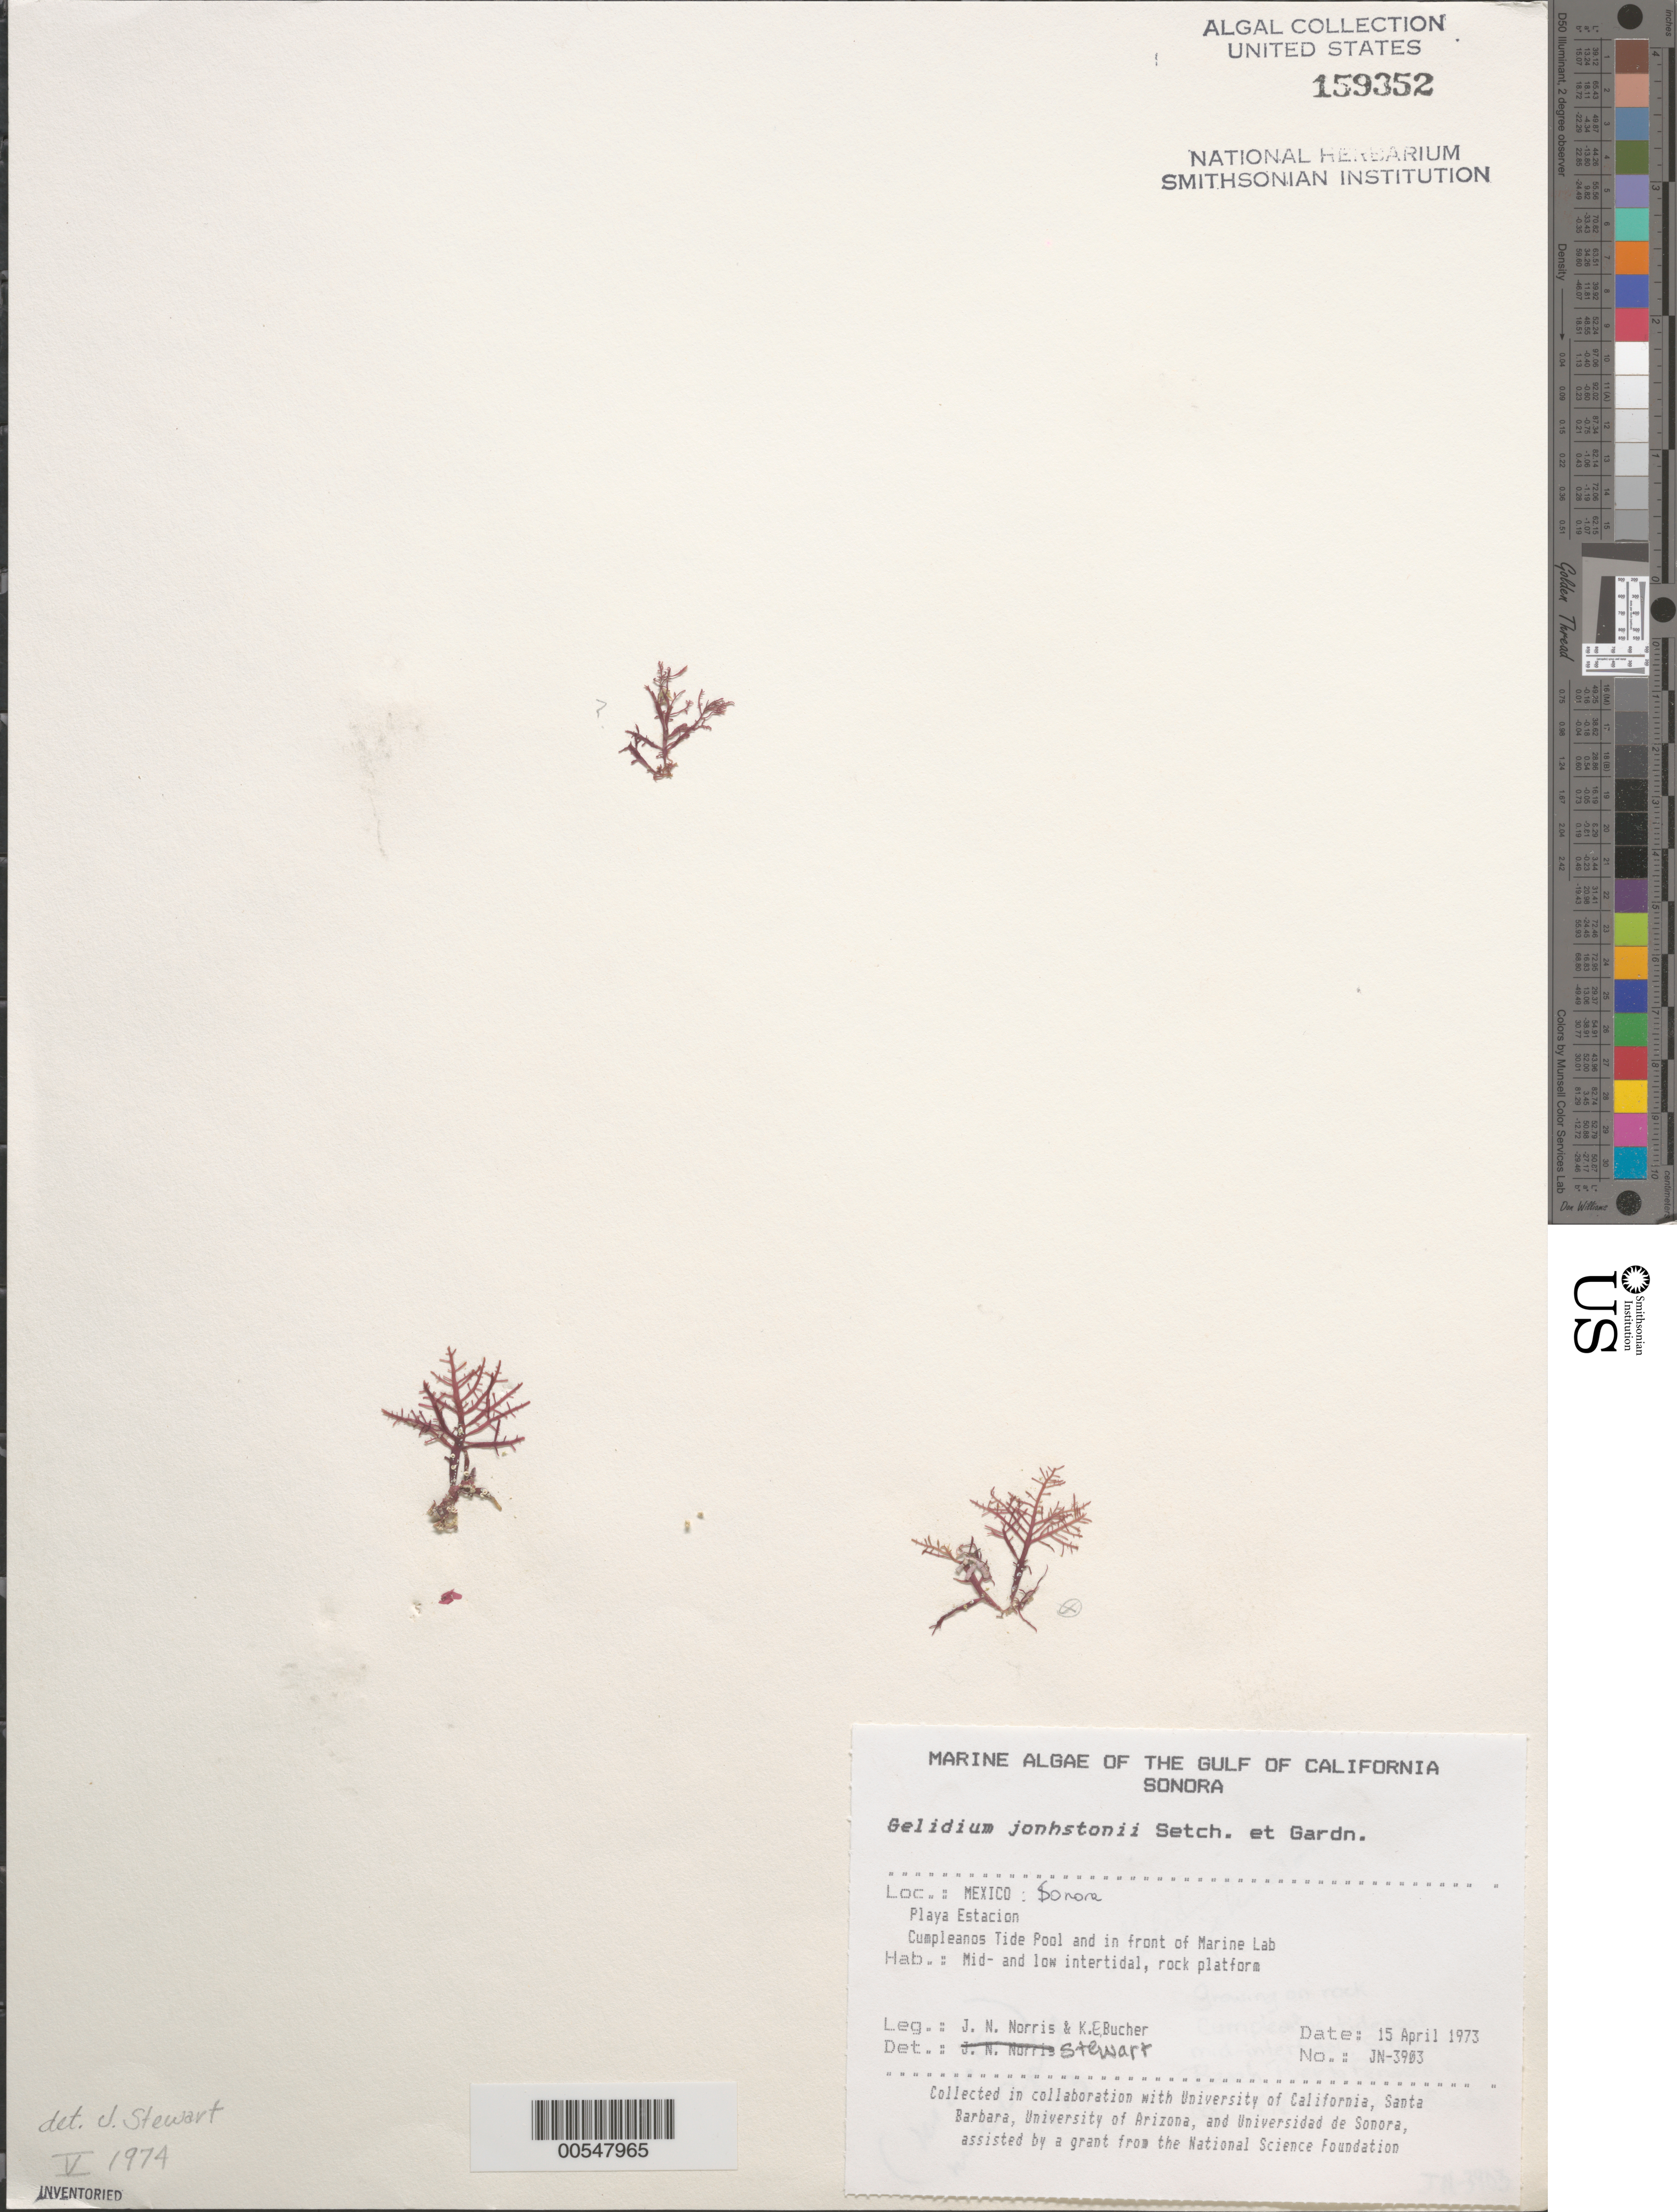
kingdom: Plantae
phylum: Rhodophyta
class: Florideophyceae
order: Gelidiales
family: Gelidiaceae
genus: Gelidium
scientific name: Gelidium johnstonii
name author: Setchell & N.L. Gardner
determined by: Stewart, J.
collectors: J. N. Norris & K. E. Bucher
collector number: JN-3903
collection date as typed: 15 Apr 1973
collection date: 1973-04-15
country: Mexico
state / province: Sonora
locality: Playa Estacion, Puerto Penasco, Cumpleanos tide pool and marine station shore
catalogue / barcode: US 159352